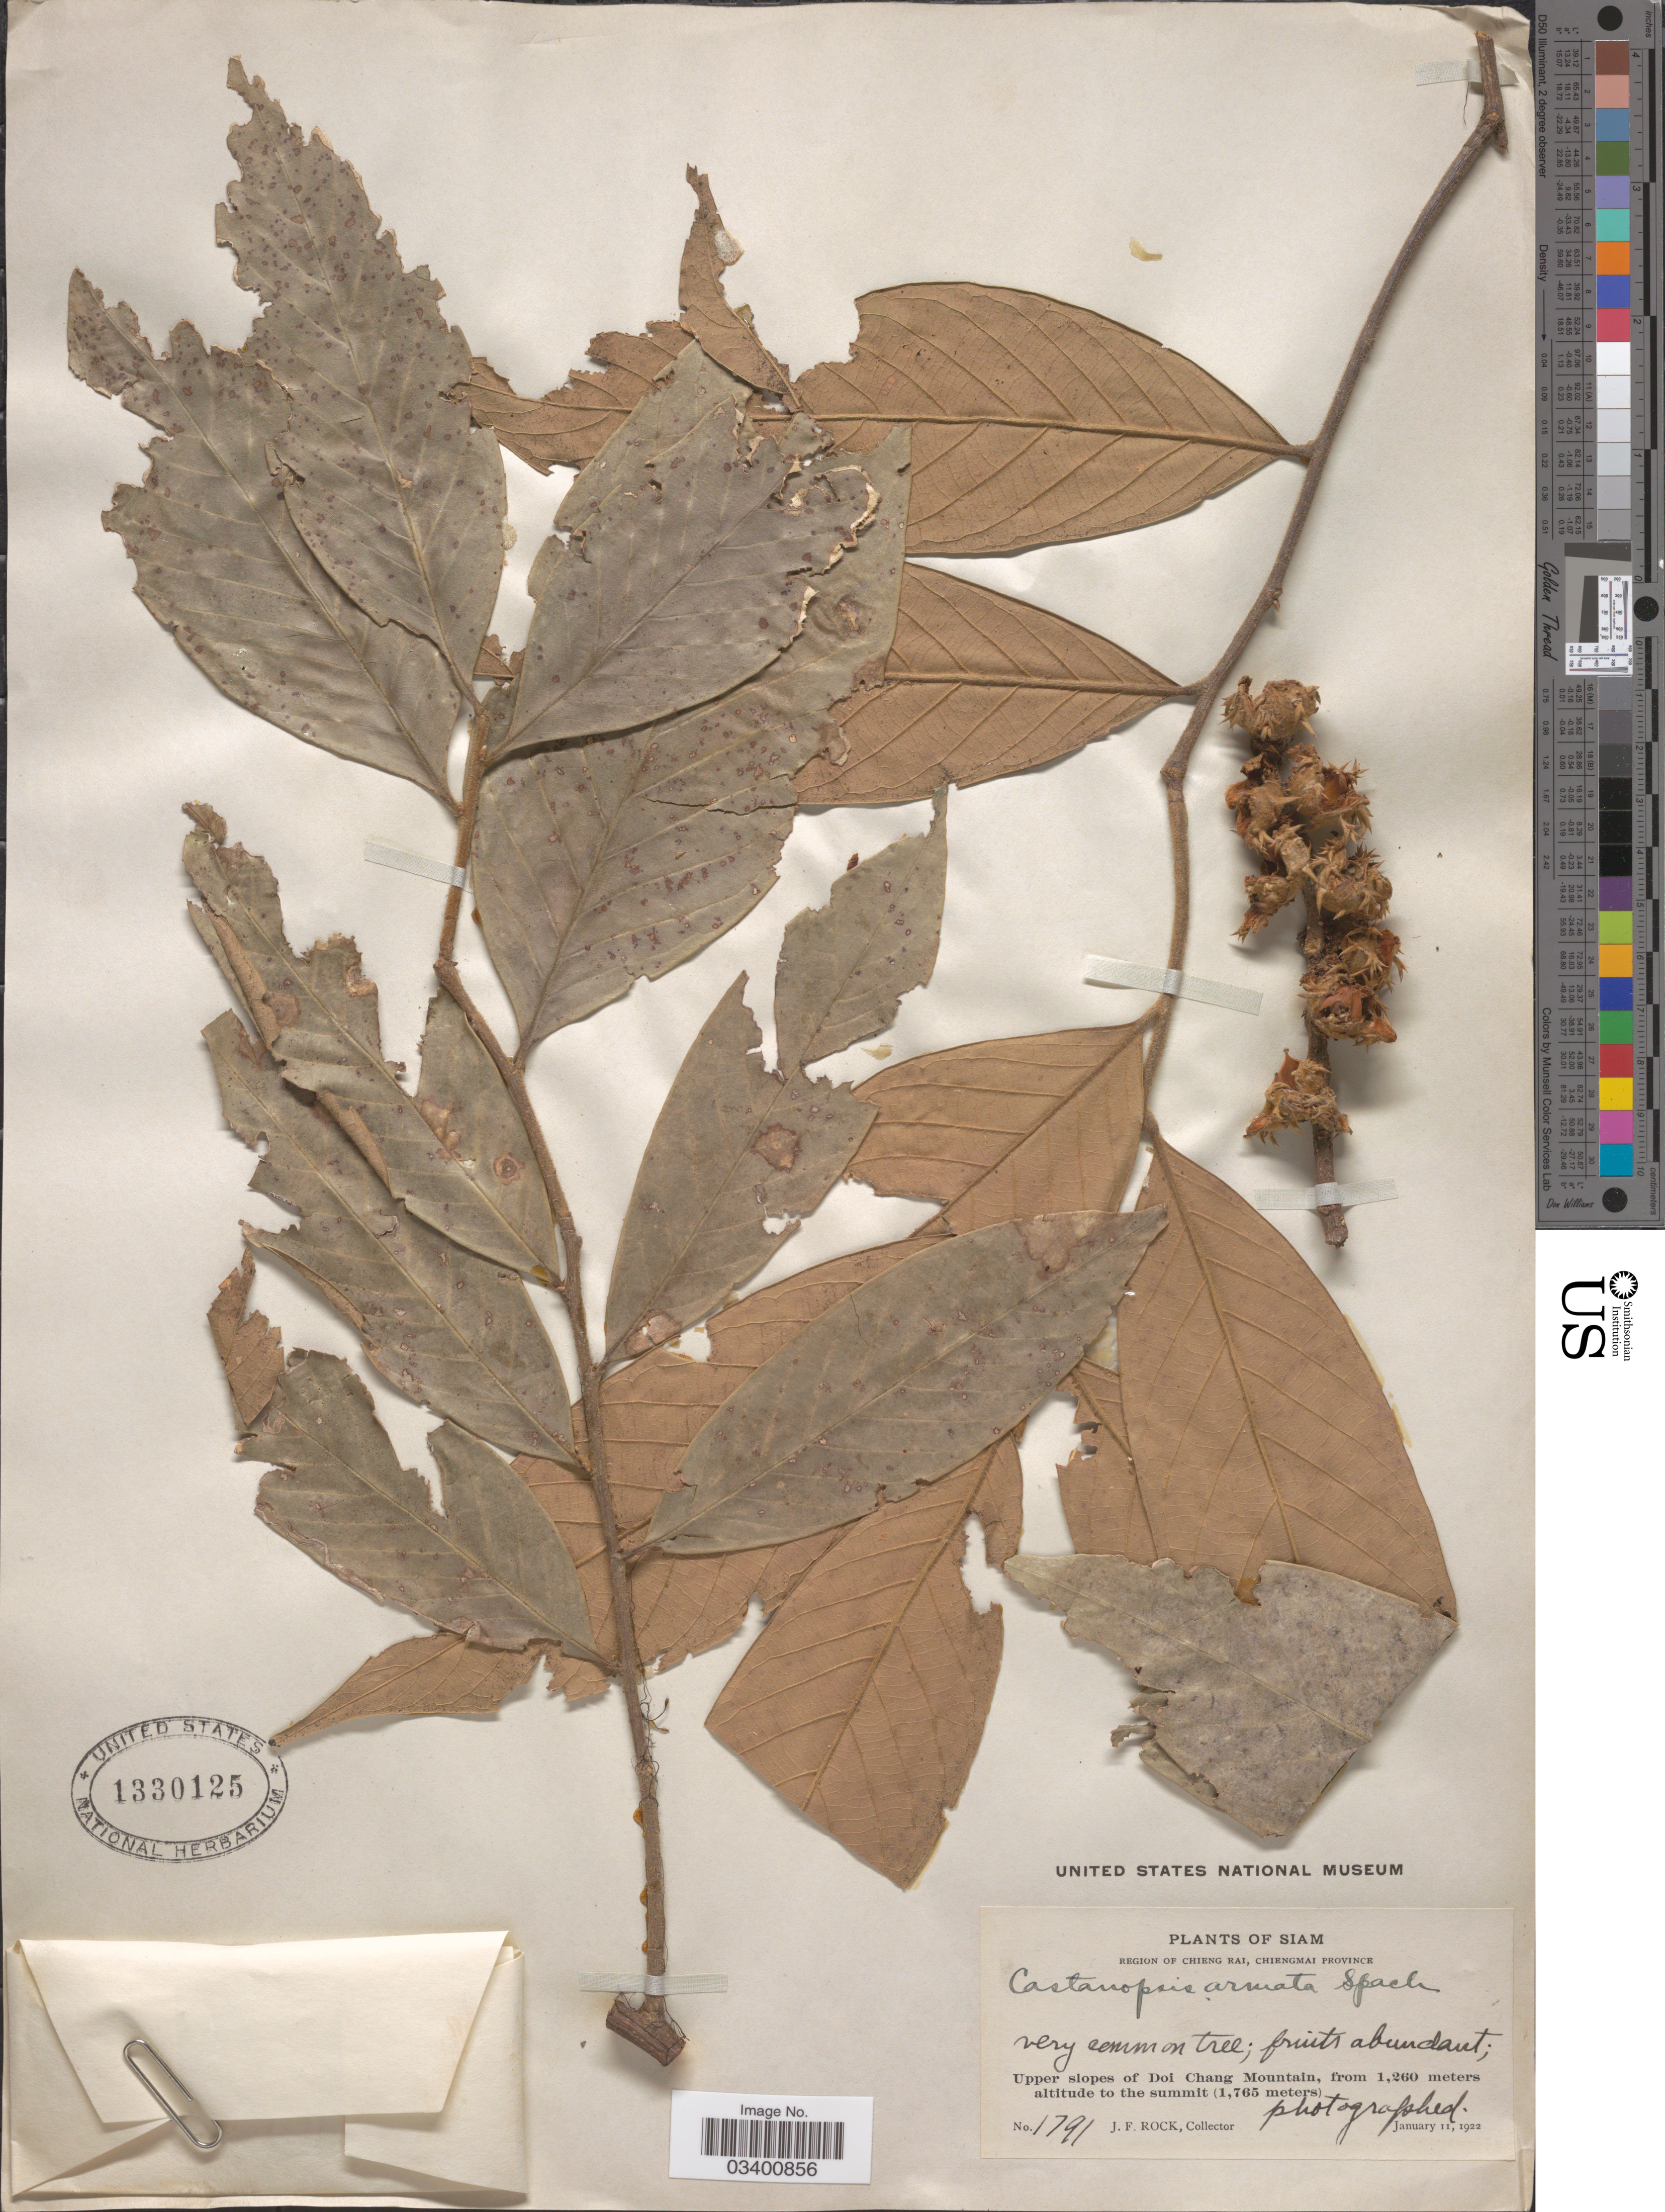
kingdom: Plantae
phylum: Tracheophyta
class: Magnoliopsida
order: Fagales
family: Fagaceae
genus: Castanopsis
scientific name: Castanopsis armata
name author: (Roxb.) Spach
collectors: J. Rock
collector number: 1791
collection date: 1922-01-11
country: Thailand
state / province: Chiang Mai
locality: Siam, Region of Chieng Rai, Chiengmai Province. Upper slopes of Doi Chang Mountain.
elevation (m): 1765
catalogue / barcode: US 1330125